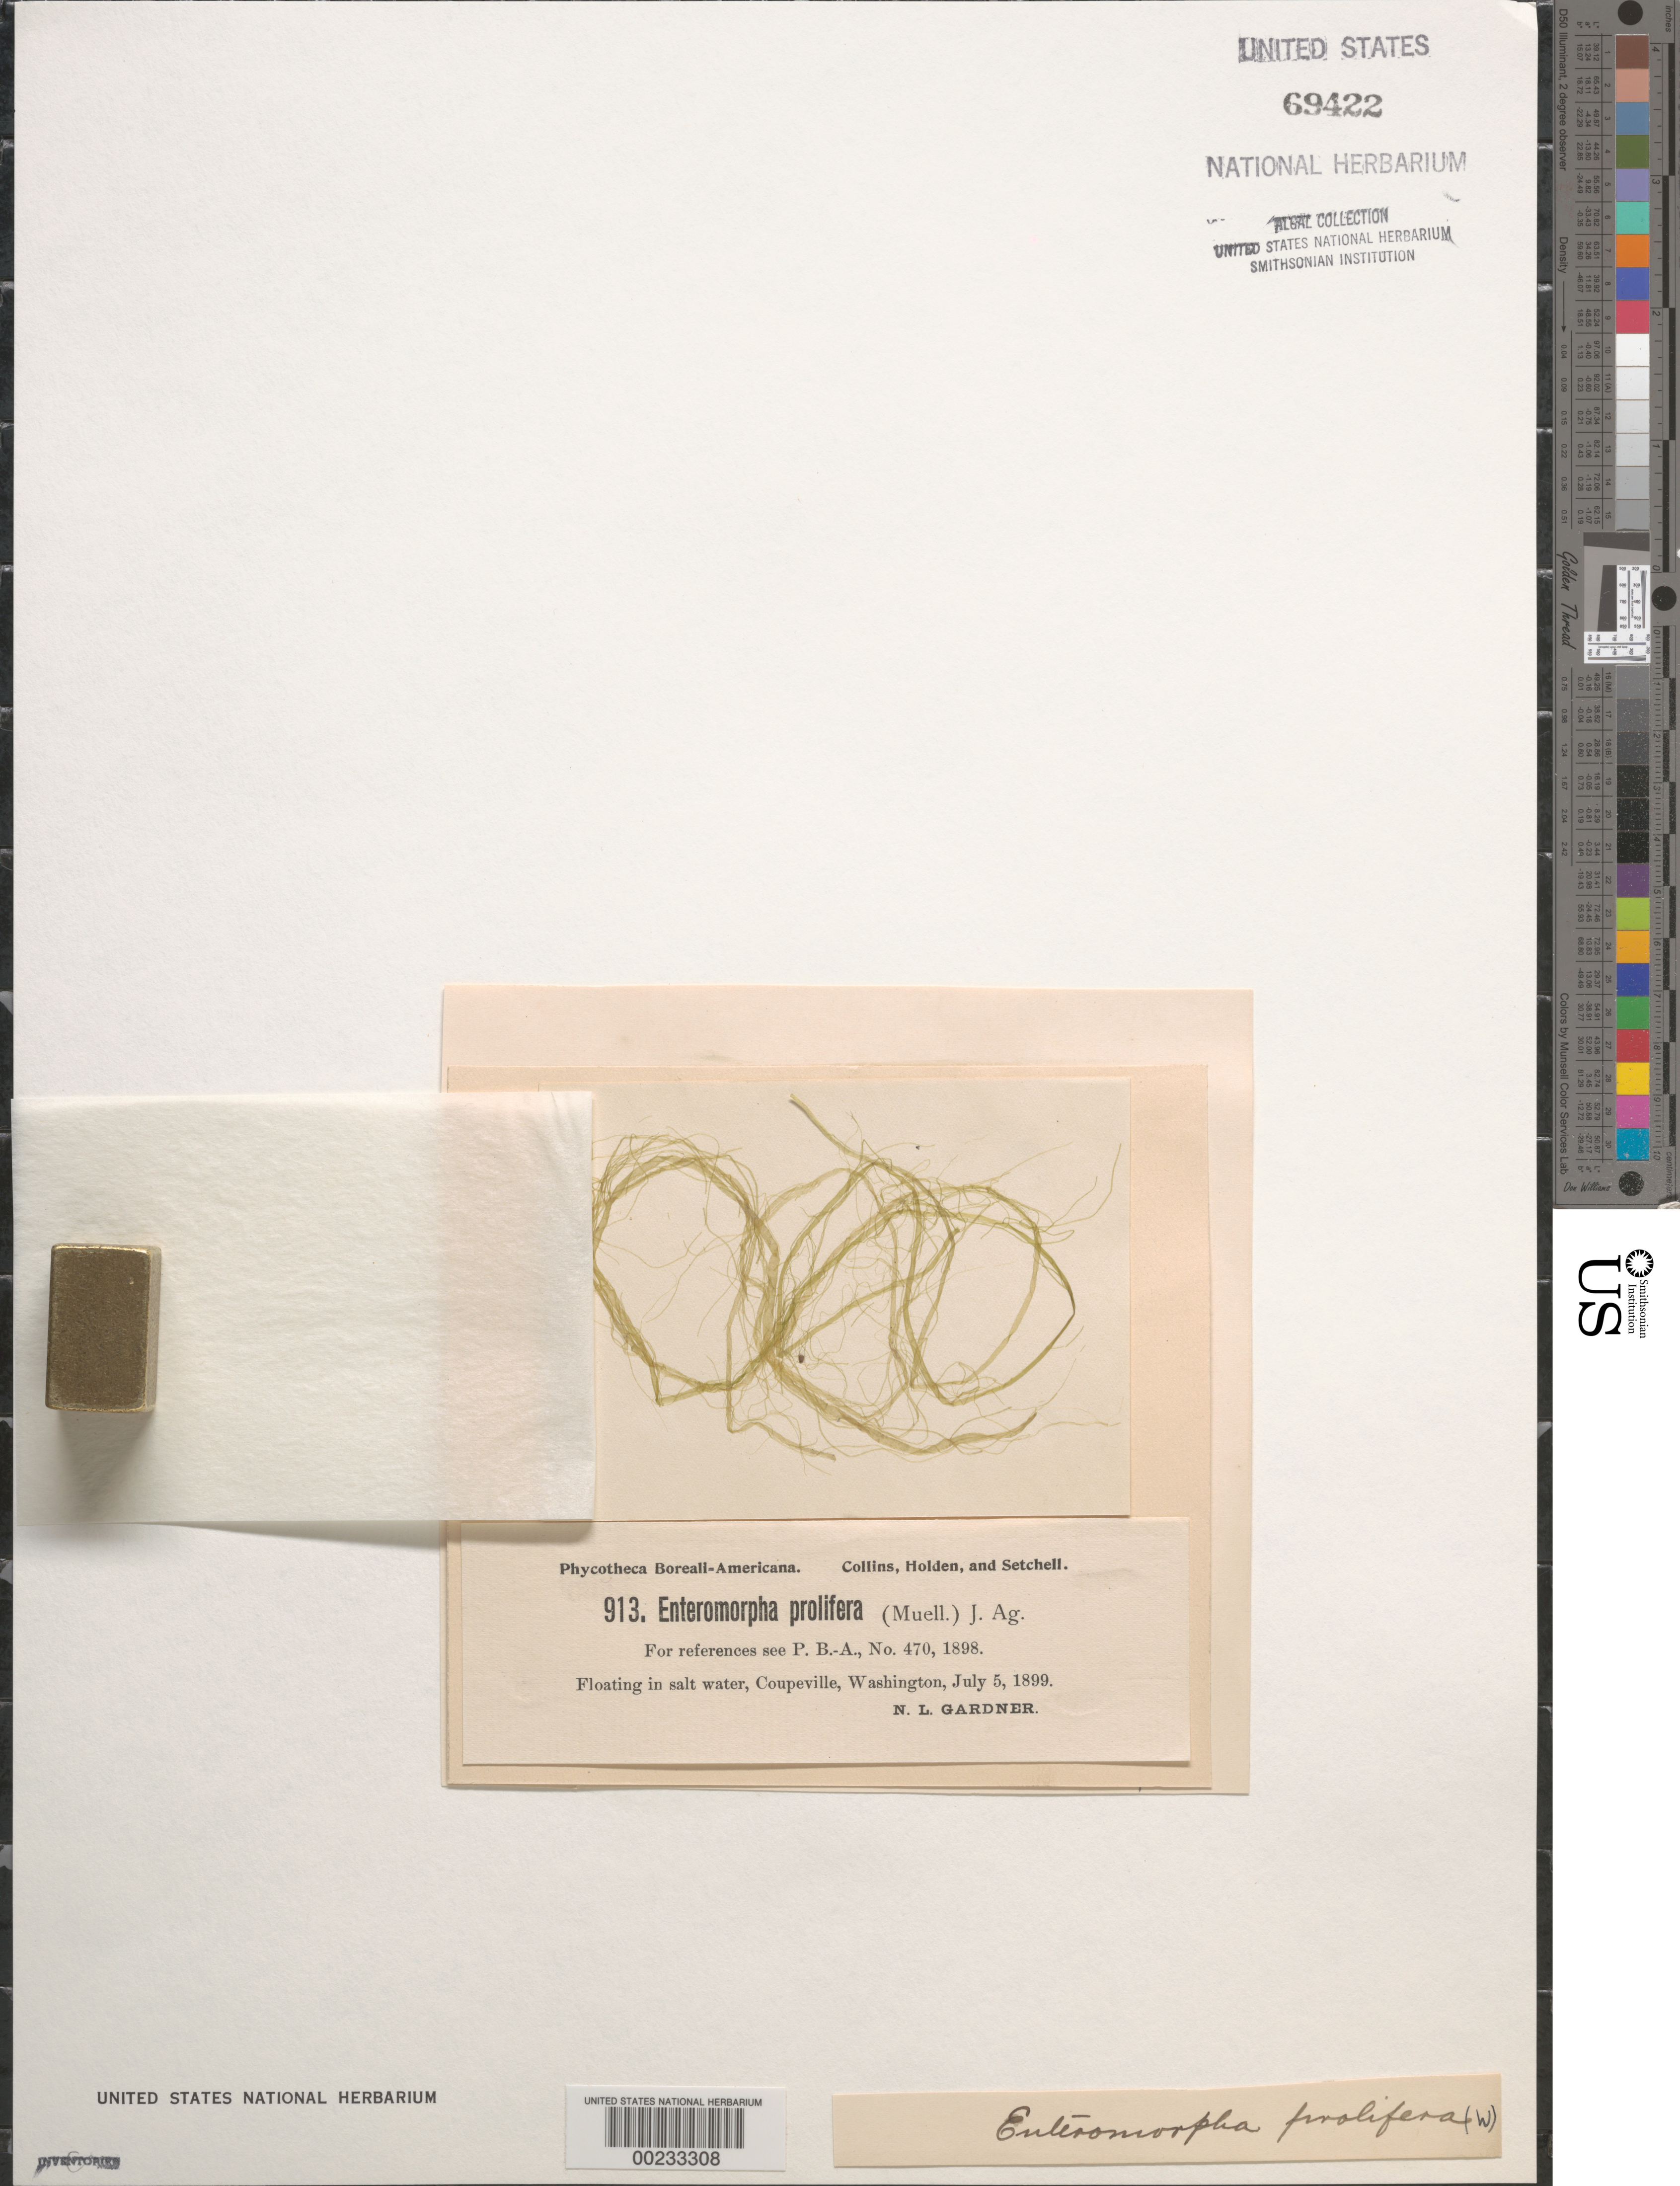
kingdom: Plantae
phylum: Chlorophyta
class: Ulvophyceae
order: Ulvales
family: Ulvaceae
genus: Ulva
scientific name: Ulva prolifera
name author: O.F. Müller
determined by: Algae name updating Project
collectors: N. Gardner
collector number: PB-A 913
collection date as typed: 05 Jul 1899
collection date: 1899-07-05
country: United States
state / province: Washington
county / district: Island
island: Whidbey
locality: Coupeville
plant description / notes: Collins, Holden & Setchell, Phycotheca Boreali-Americana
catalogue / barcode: US 69422